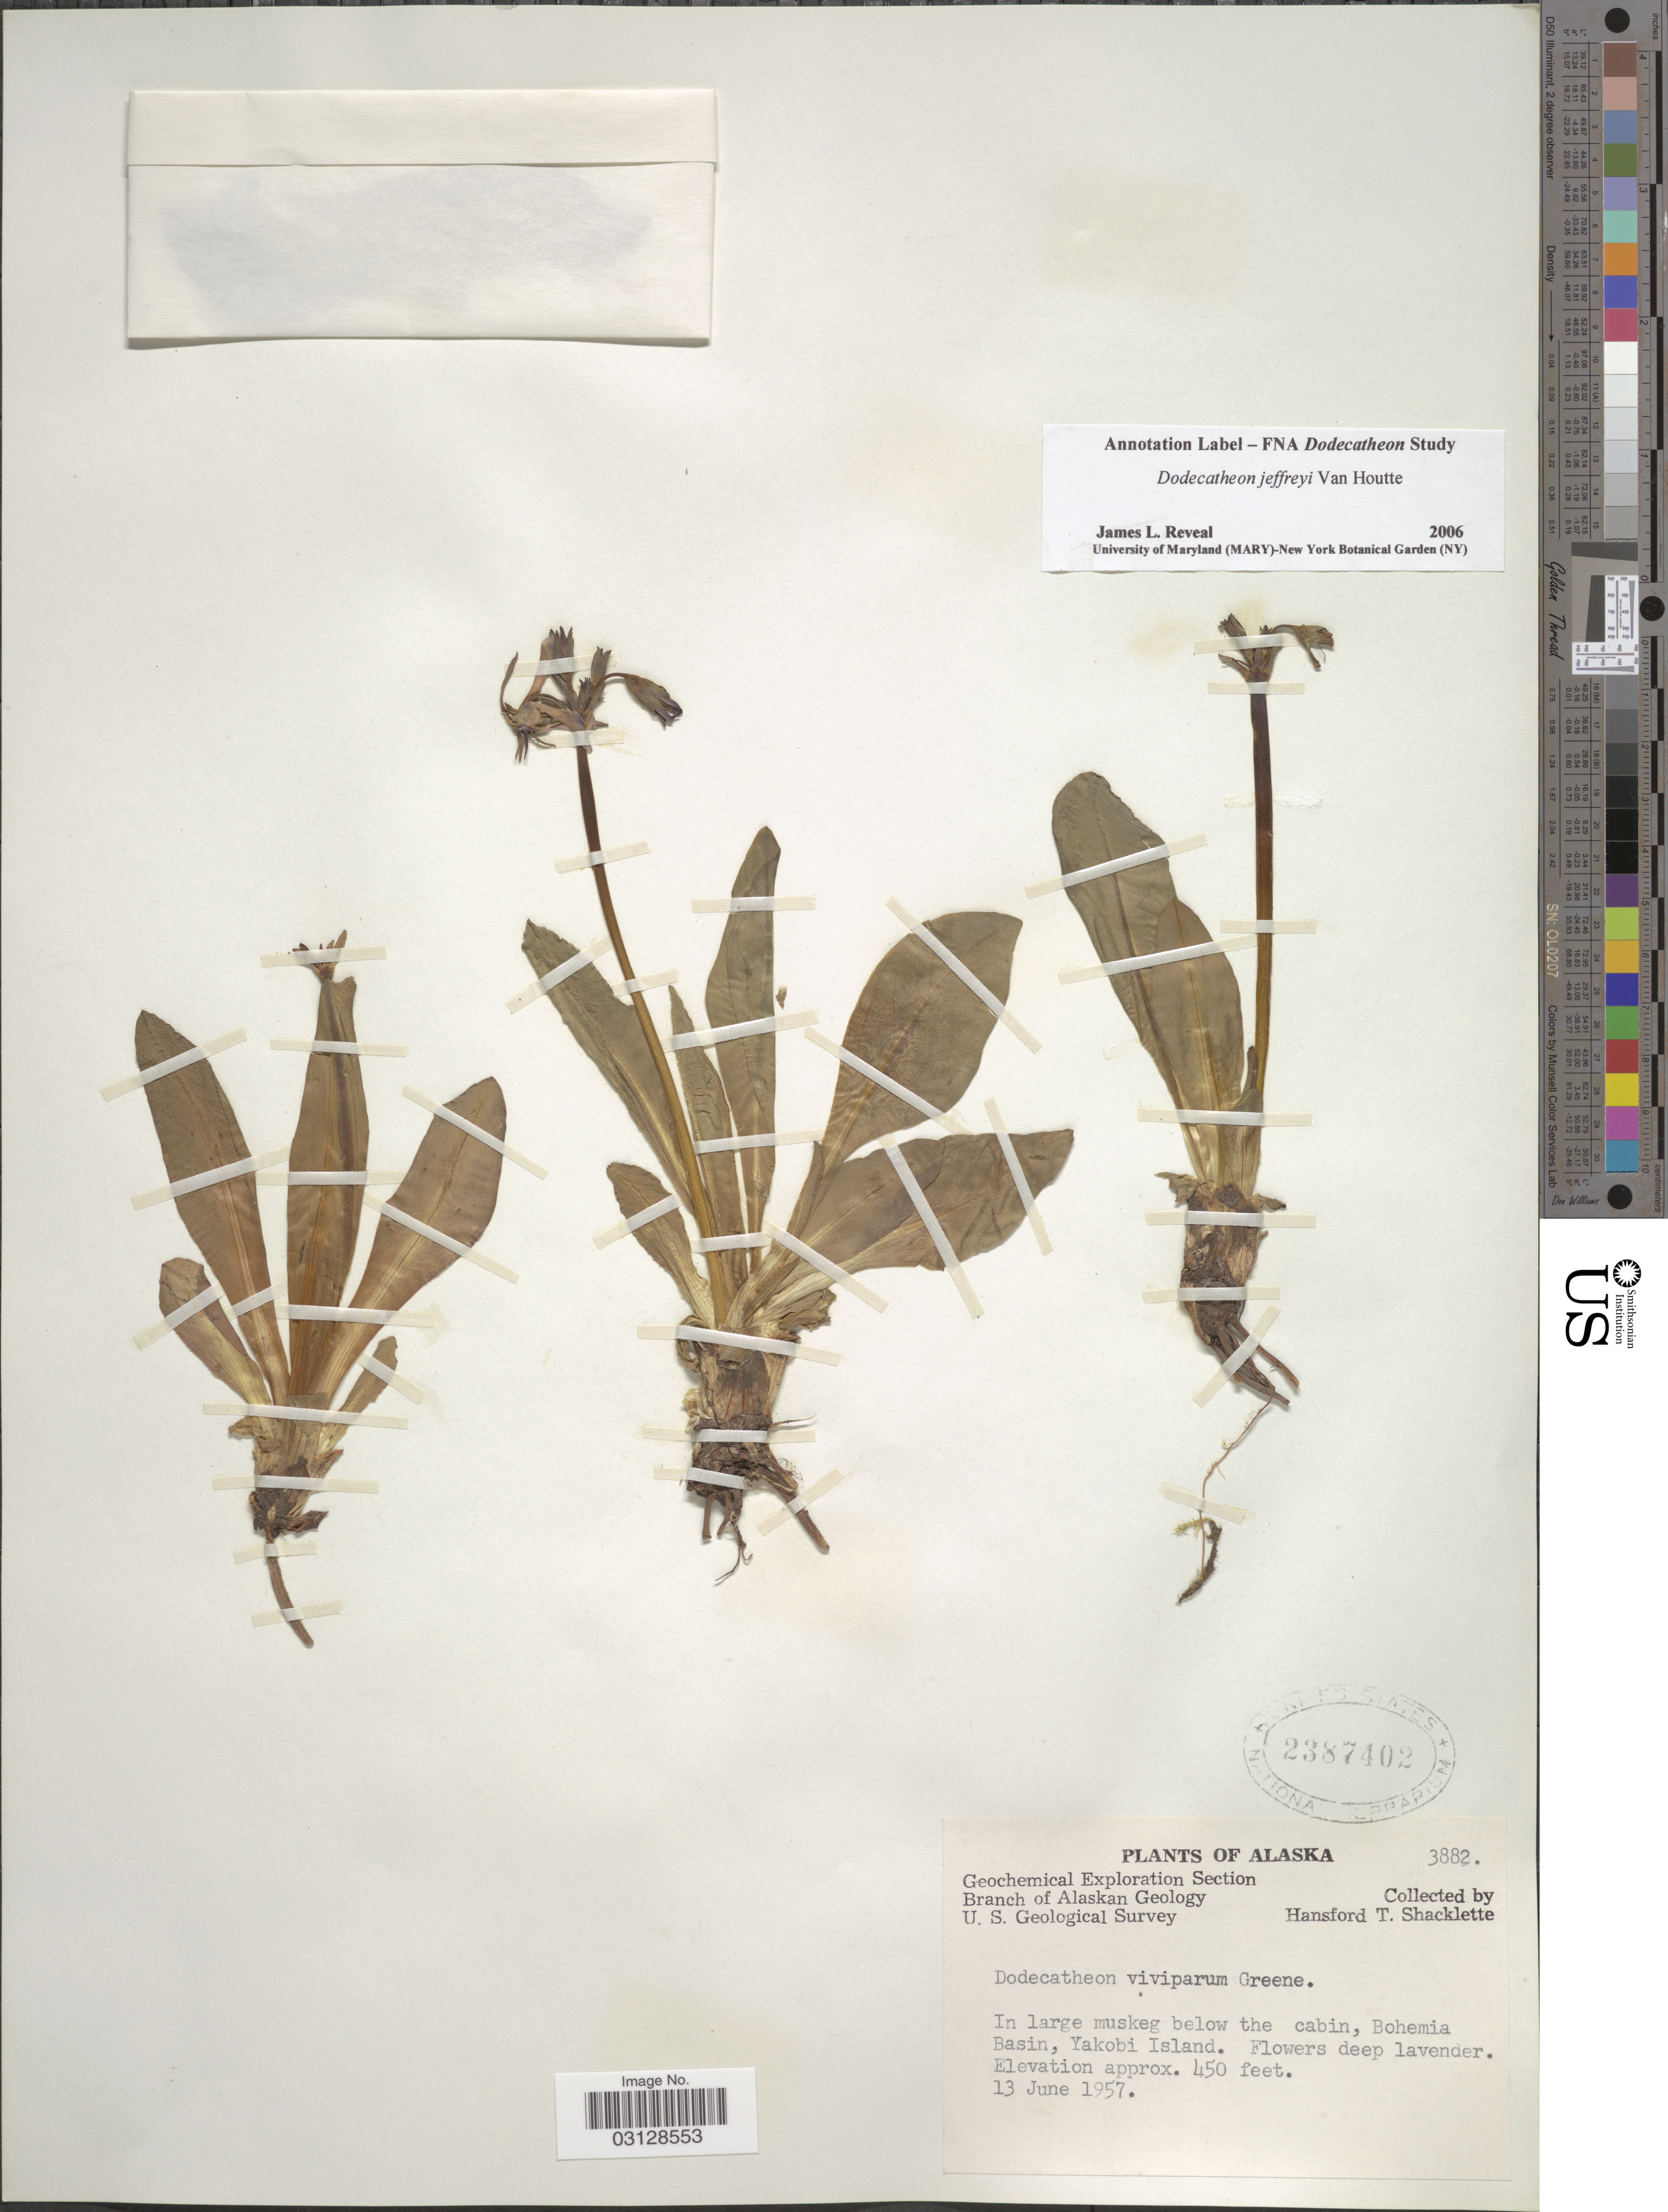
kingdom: Plantae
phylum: Tracheophyta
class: Magnoliopsida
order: Ericales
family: Primulaceae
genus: Dodecatheon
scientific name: Dodecatheon jeffreyi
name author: Van Houtte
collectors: H. Shacklette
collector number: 3882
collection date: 1957-06-13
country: United States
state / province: Alaska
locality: Below cabin, Bohemia Basin, Yakobi Island.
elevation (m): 137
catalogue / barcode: US 2387402